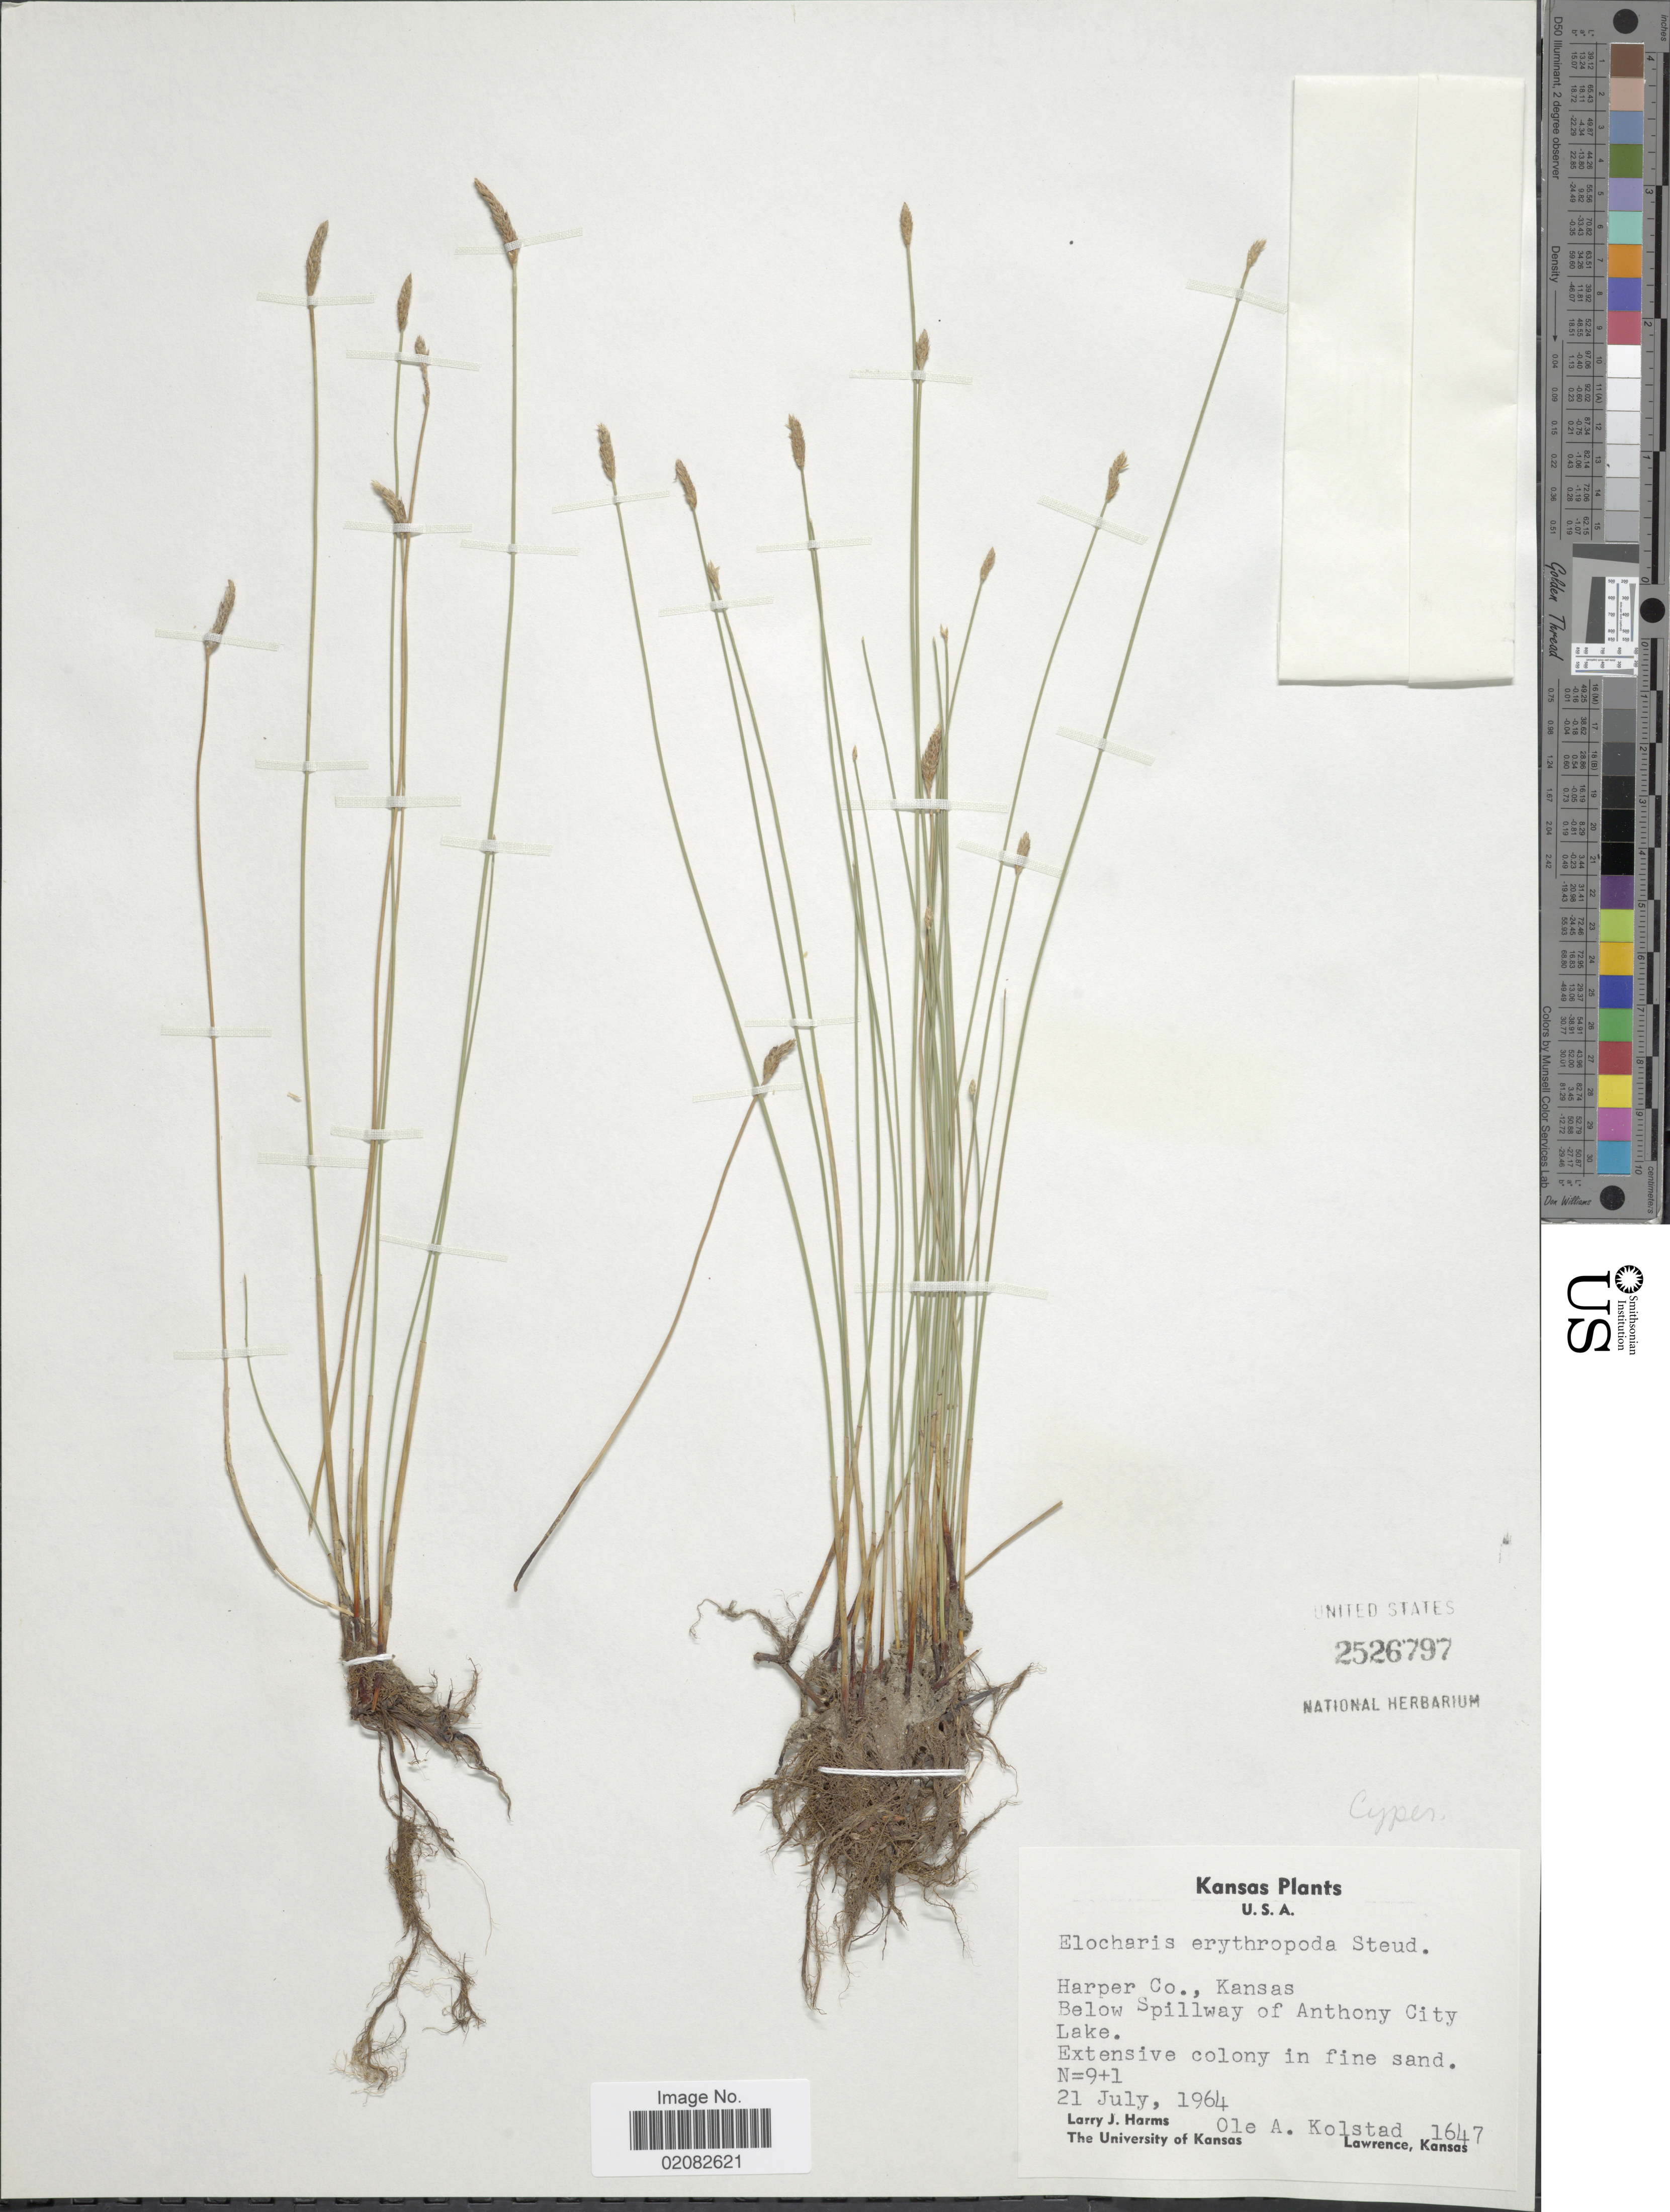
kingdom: Plantae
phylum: Tracheophyta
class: Liliopsida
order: Poales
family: Cyperaceae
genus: Eleocharis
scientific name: Eleocharis erythropoda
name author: Steud.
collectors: L. Harms & O. Kolstad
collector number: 1647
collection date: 1964-07-21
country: United States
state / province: Kansas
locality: Harper Co., Below Spillway of Anthony City Lake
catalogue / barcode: US 2526797